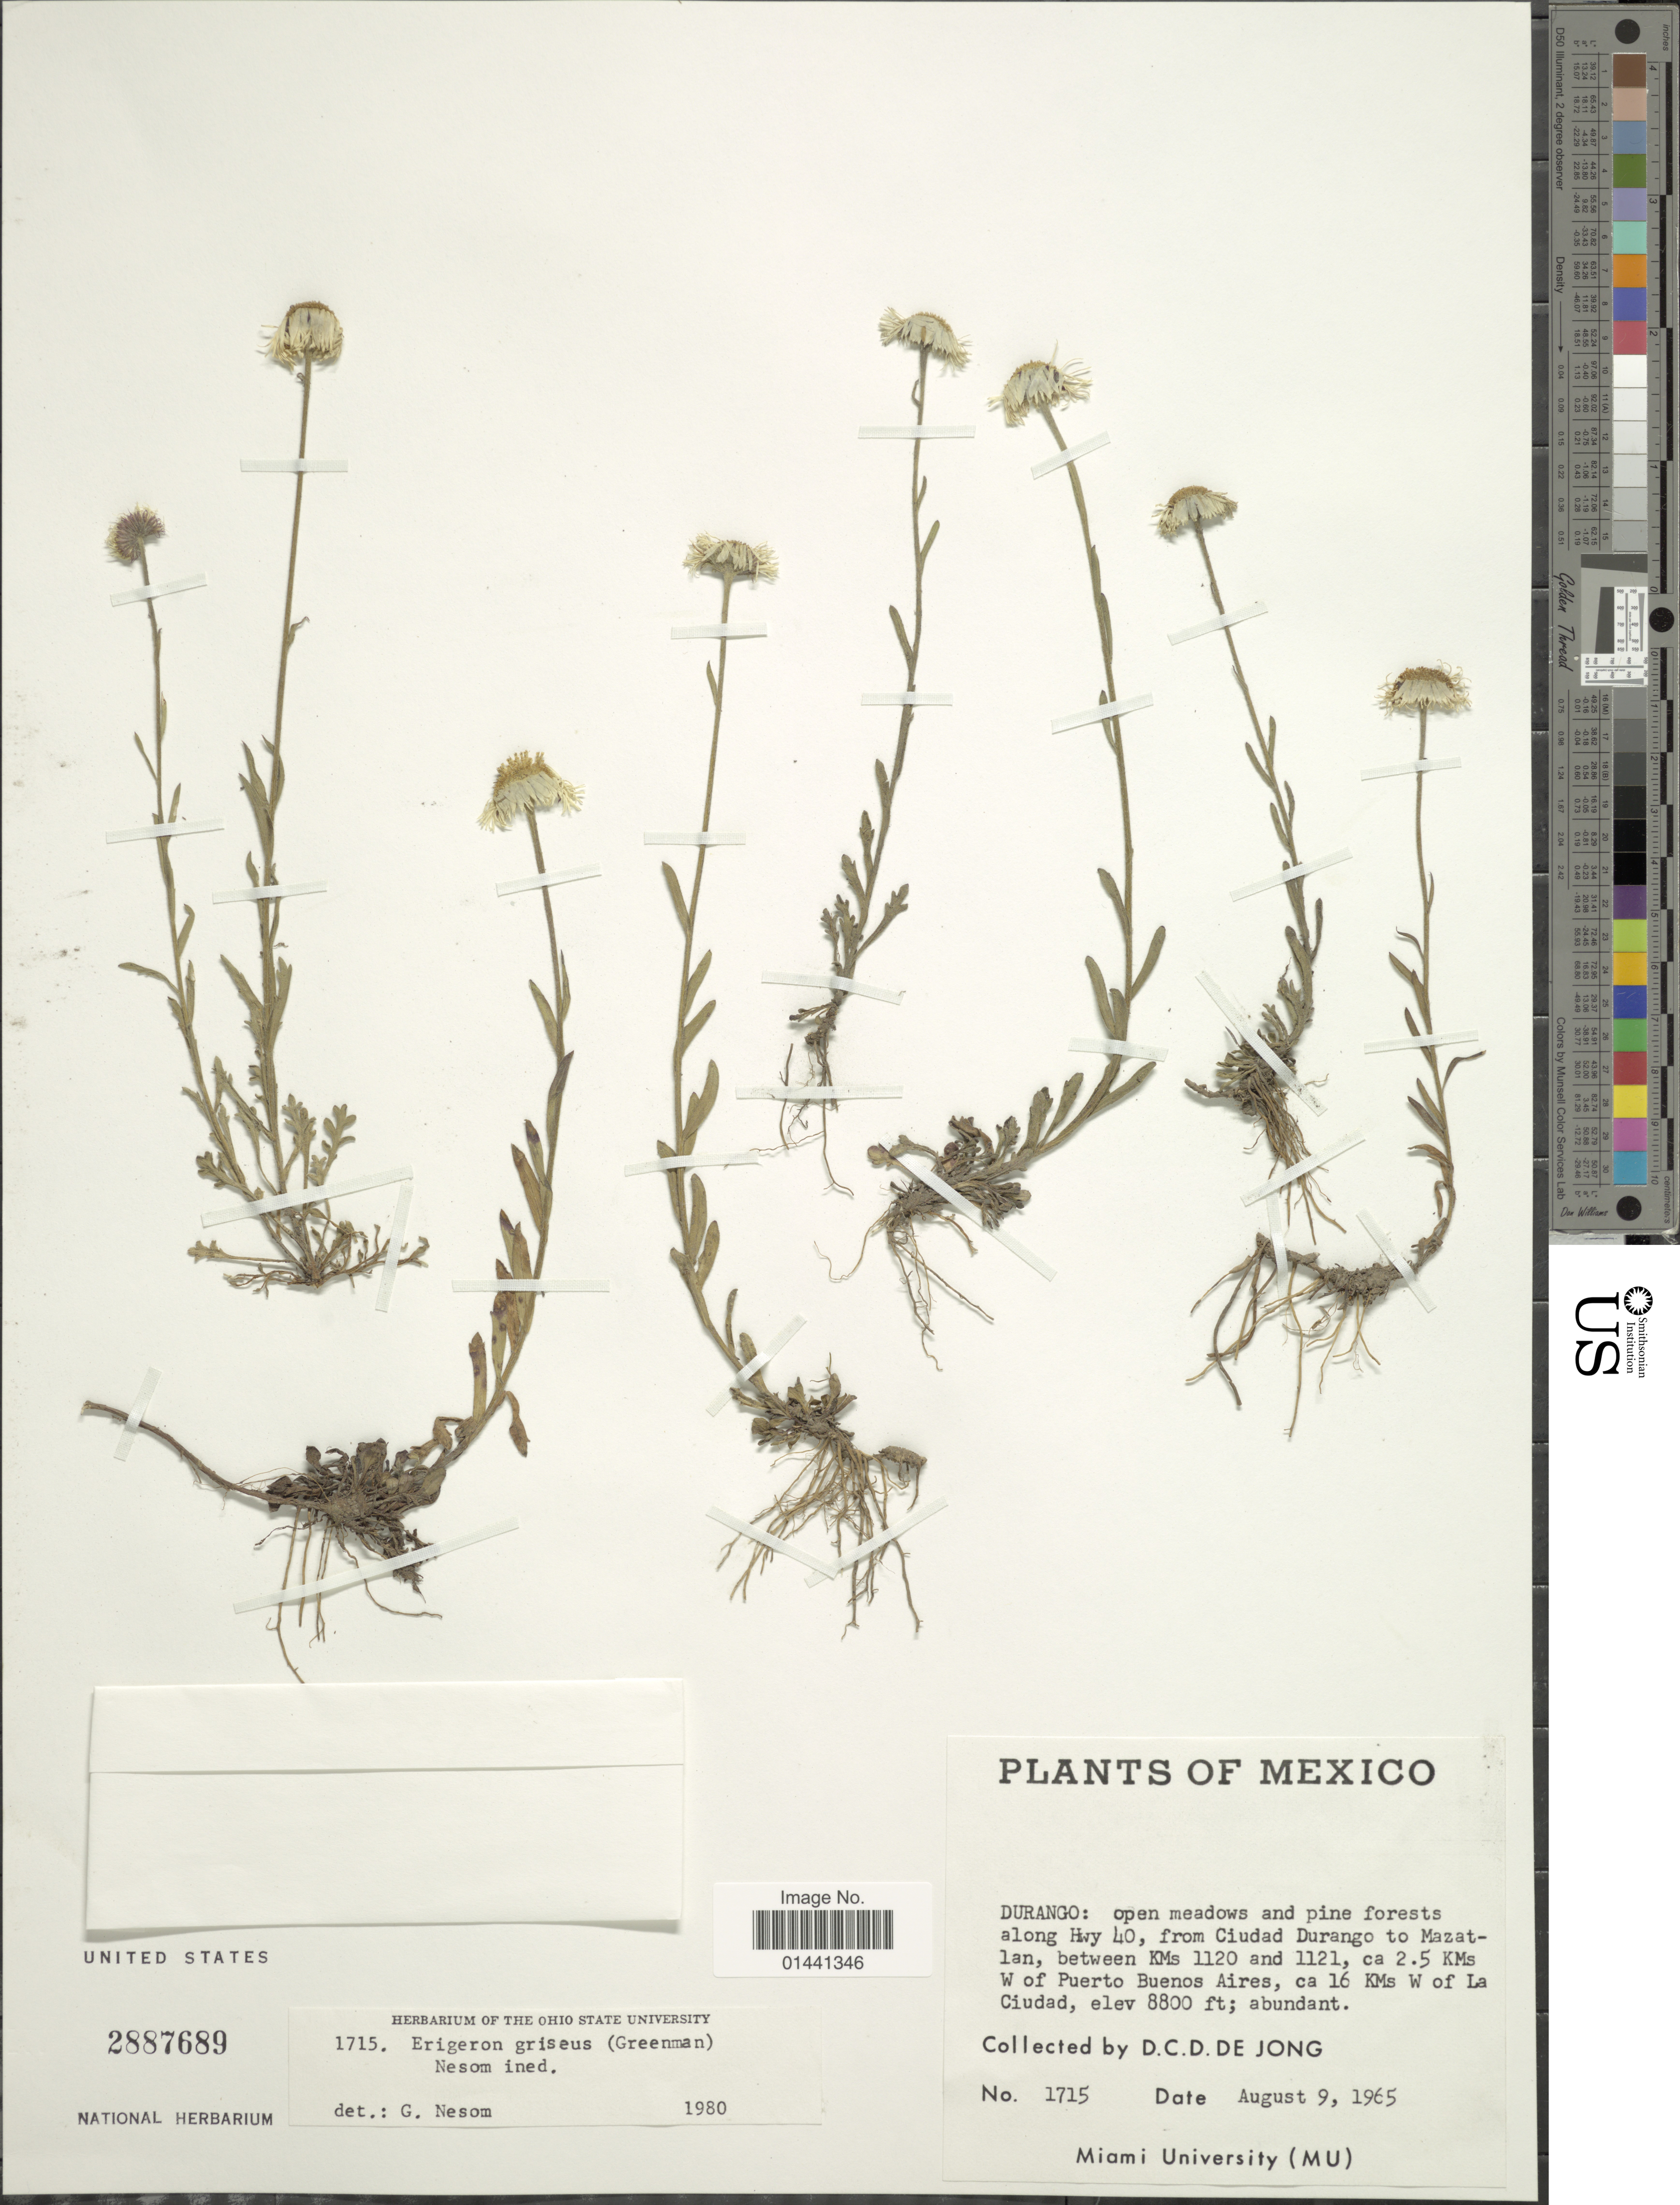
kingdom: Plantae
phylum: Tracheophyta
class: Magnoliopsida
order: Asterales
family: Asteraceae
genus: Erigeron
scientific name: Erigeron griseus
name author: (Greenm.) G.L. Nesom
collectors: D. De Jong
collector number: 1715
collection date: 1965-08-09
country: Mexico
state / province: Durango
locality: Open meadows and pine forests along Hwy 40, from Ciudad Durango to Mazatlan, between KMs 1120 and 1121, ca 2.5 KMs W of Puerto Buenos Aires, ca 16 KMs W of La Ciudad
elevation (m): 2682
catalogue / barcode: US 2887689